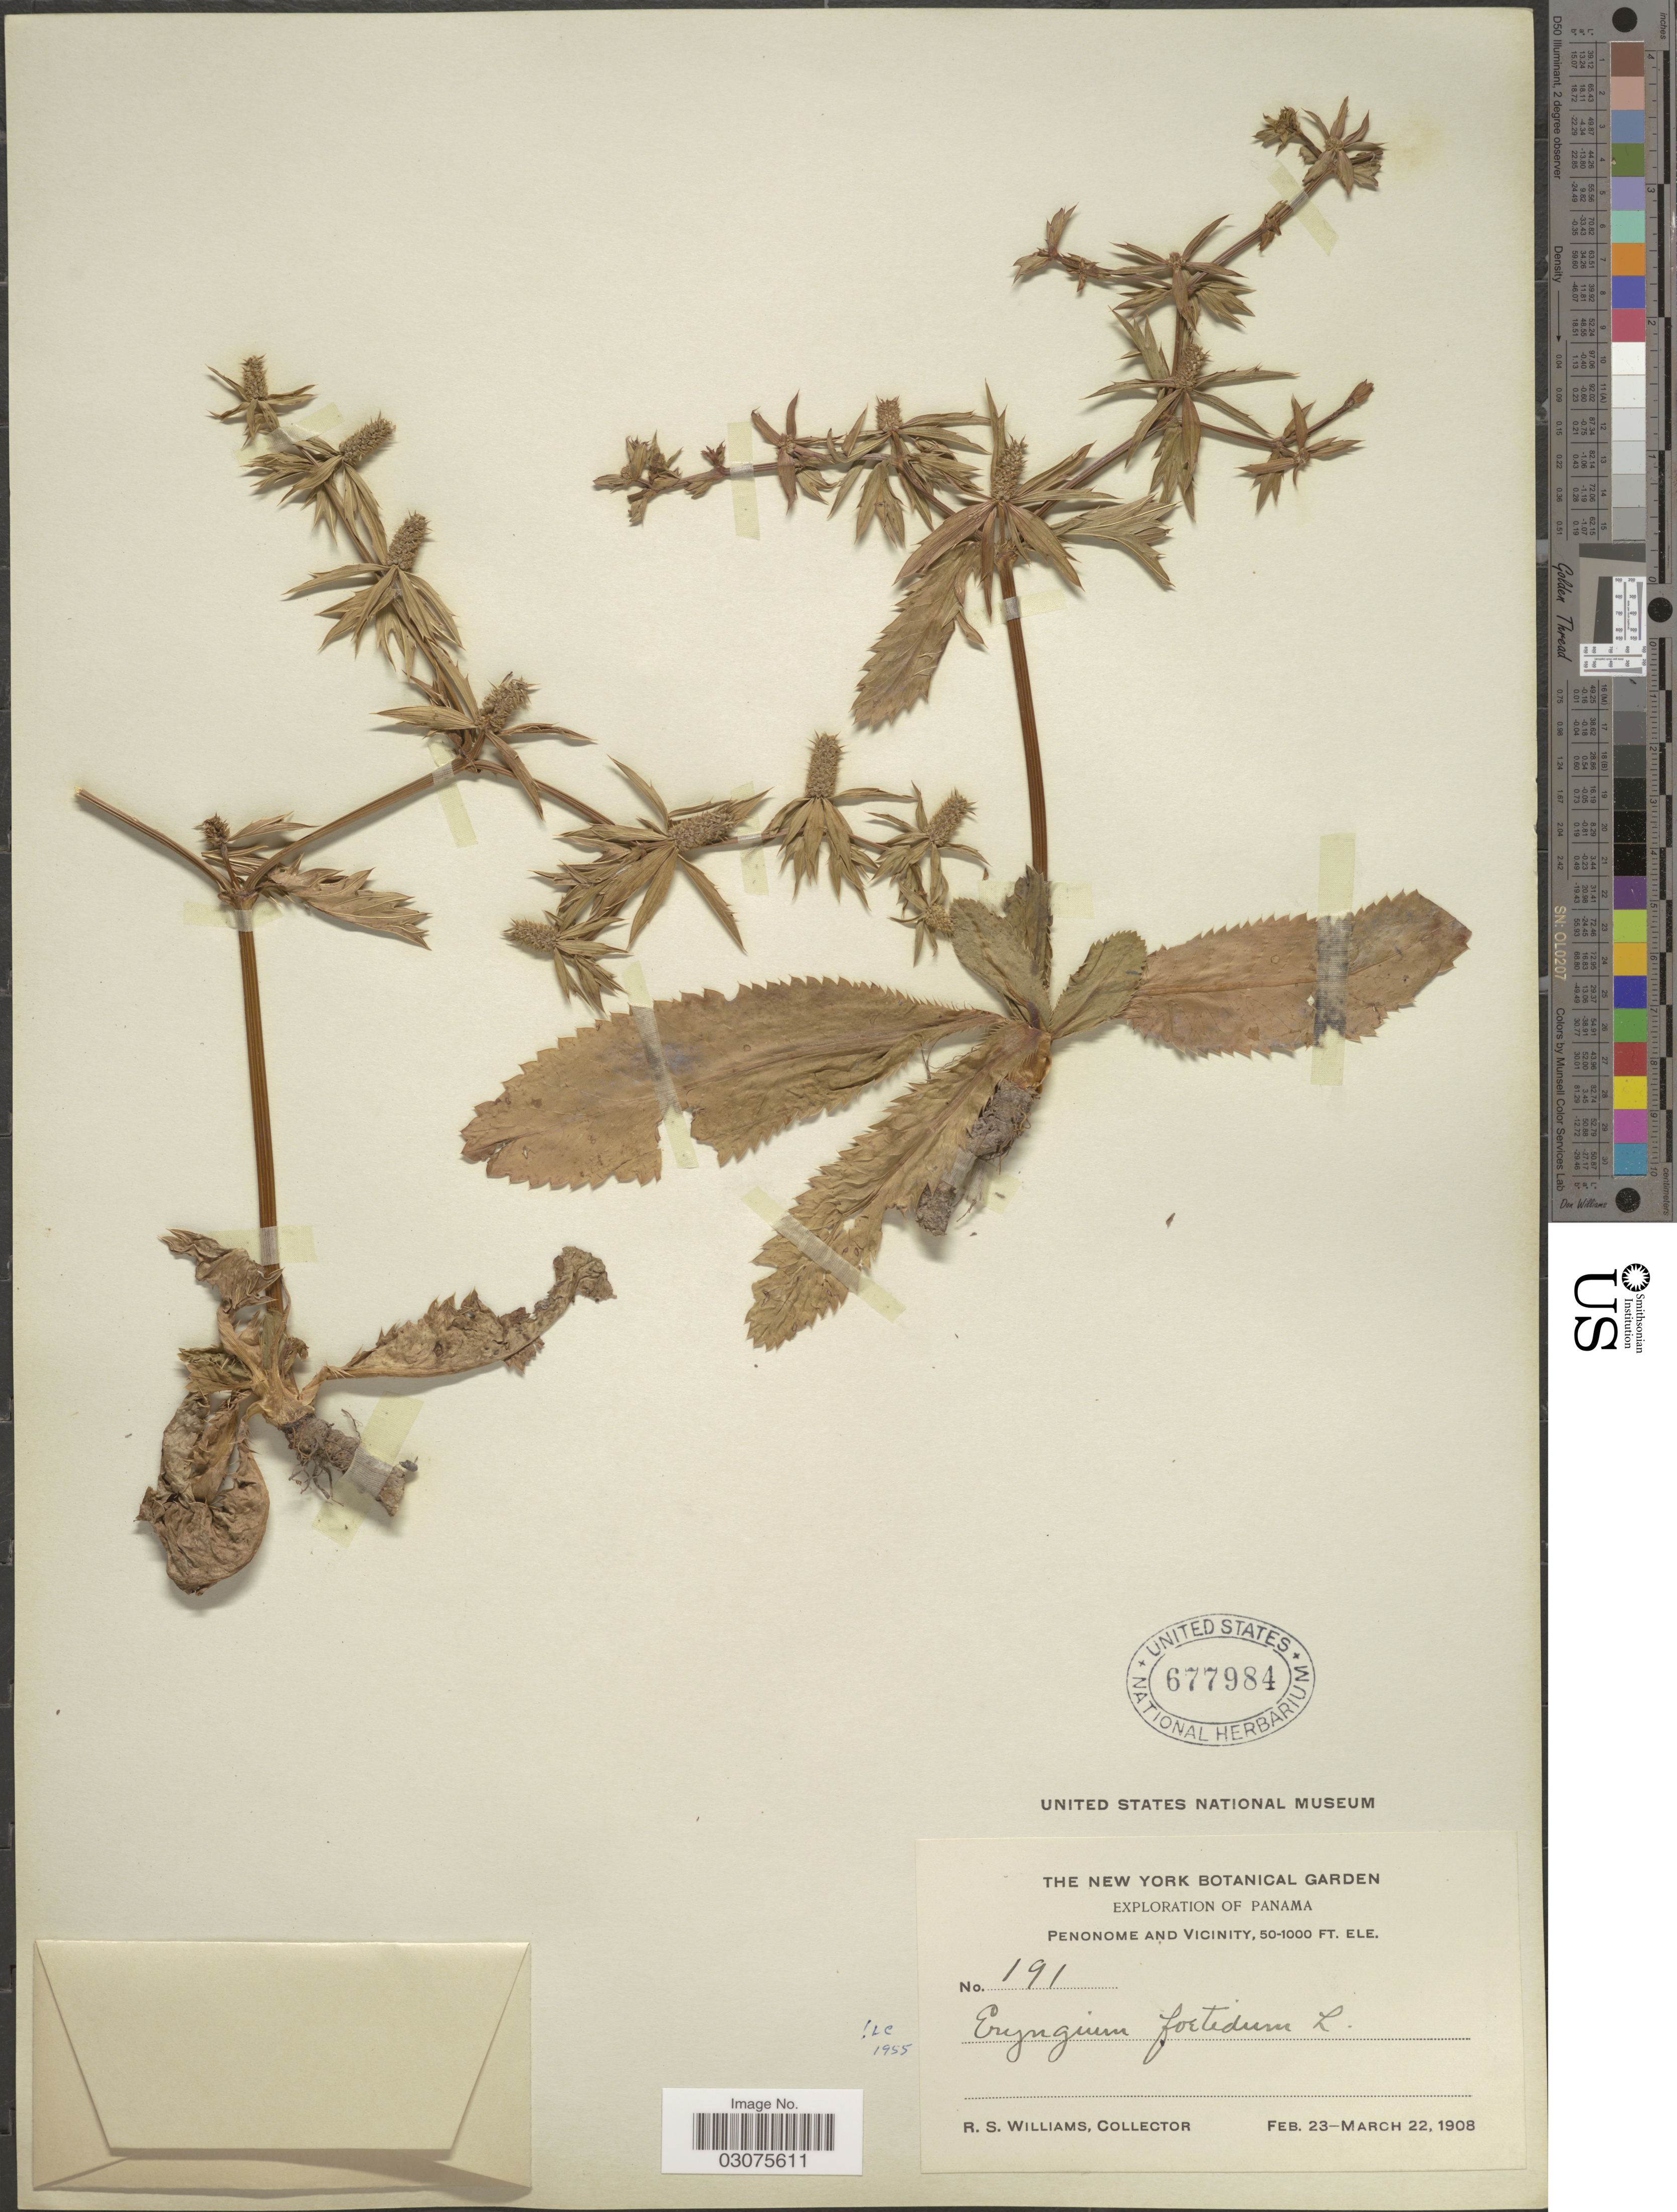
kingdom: Plantae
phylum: Tracheophyta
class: Magnoliopsida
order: Apiales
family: Apiaceae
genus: Eryngium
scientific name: Eryngium foetidum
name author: L.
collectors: R. S. Williams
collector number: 191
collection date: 1908-02-23/1908-03-22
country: Panama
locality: Penonome and vicinity.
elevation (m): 15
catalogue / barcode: US 677984